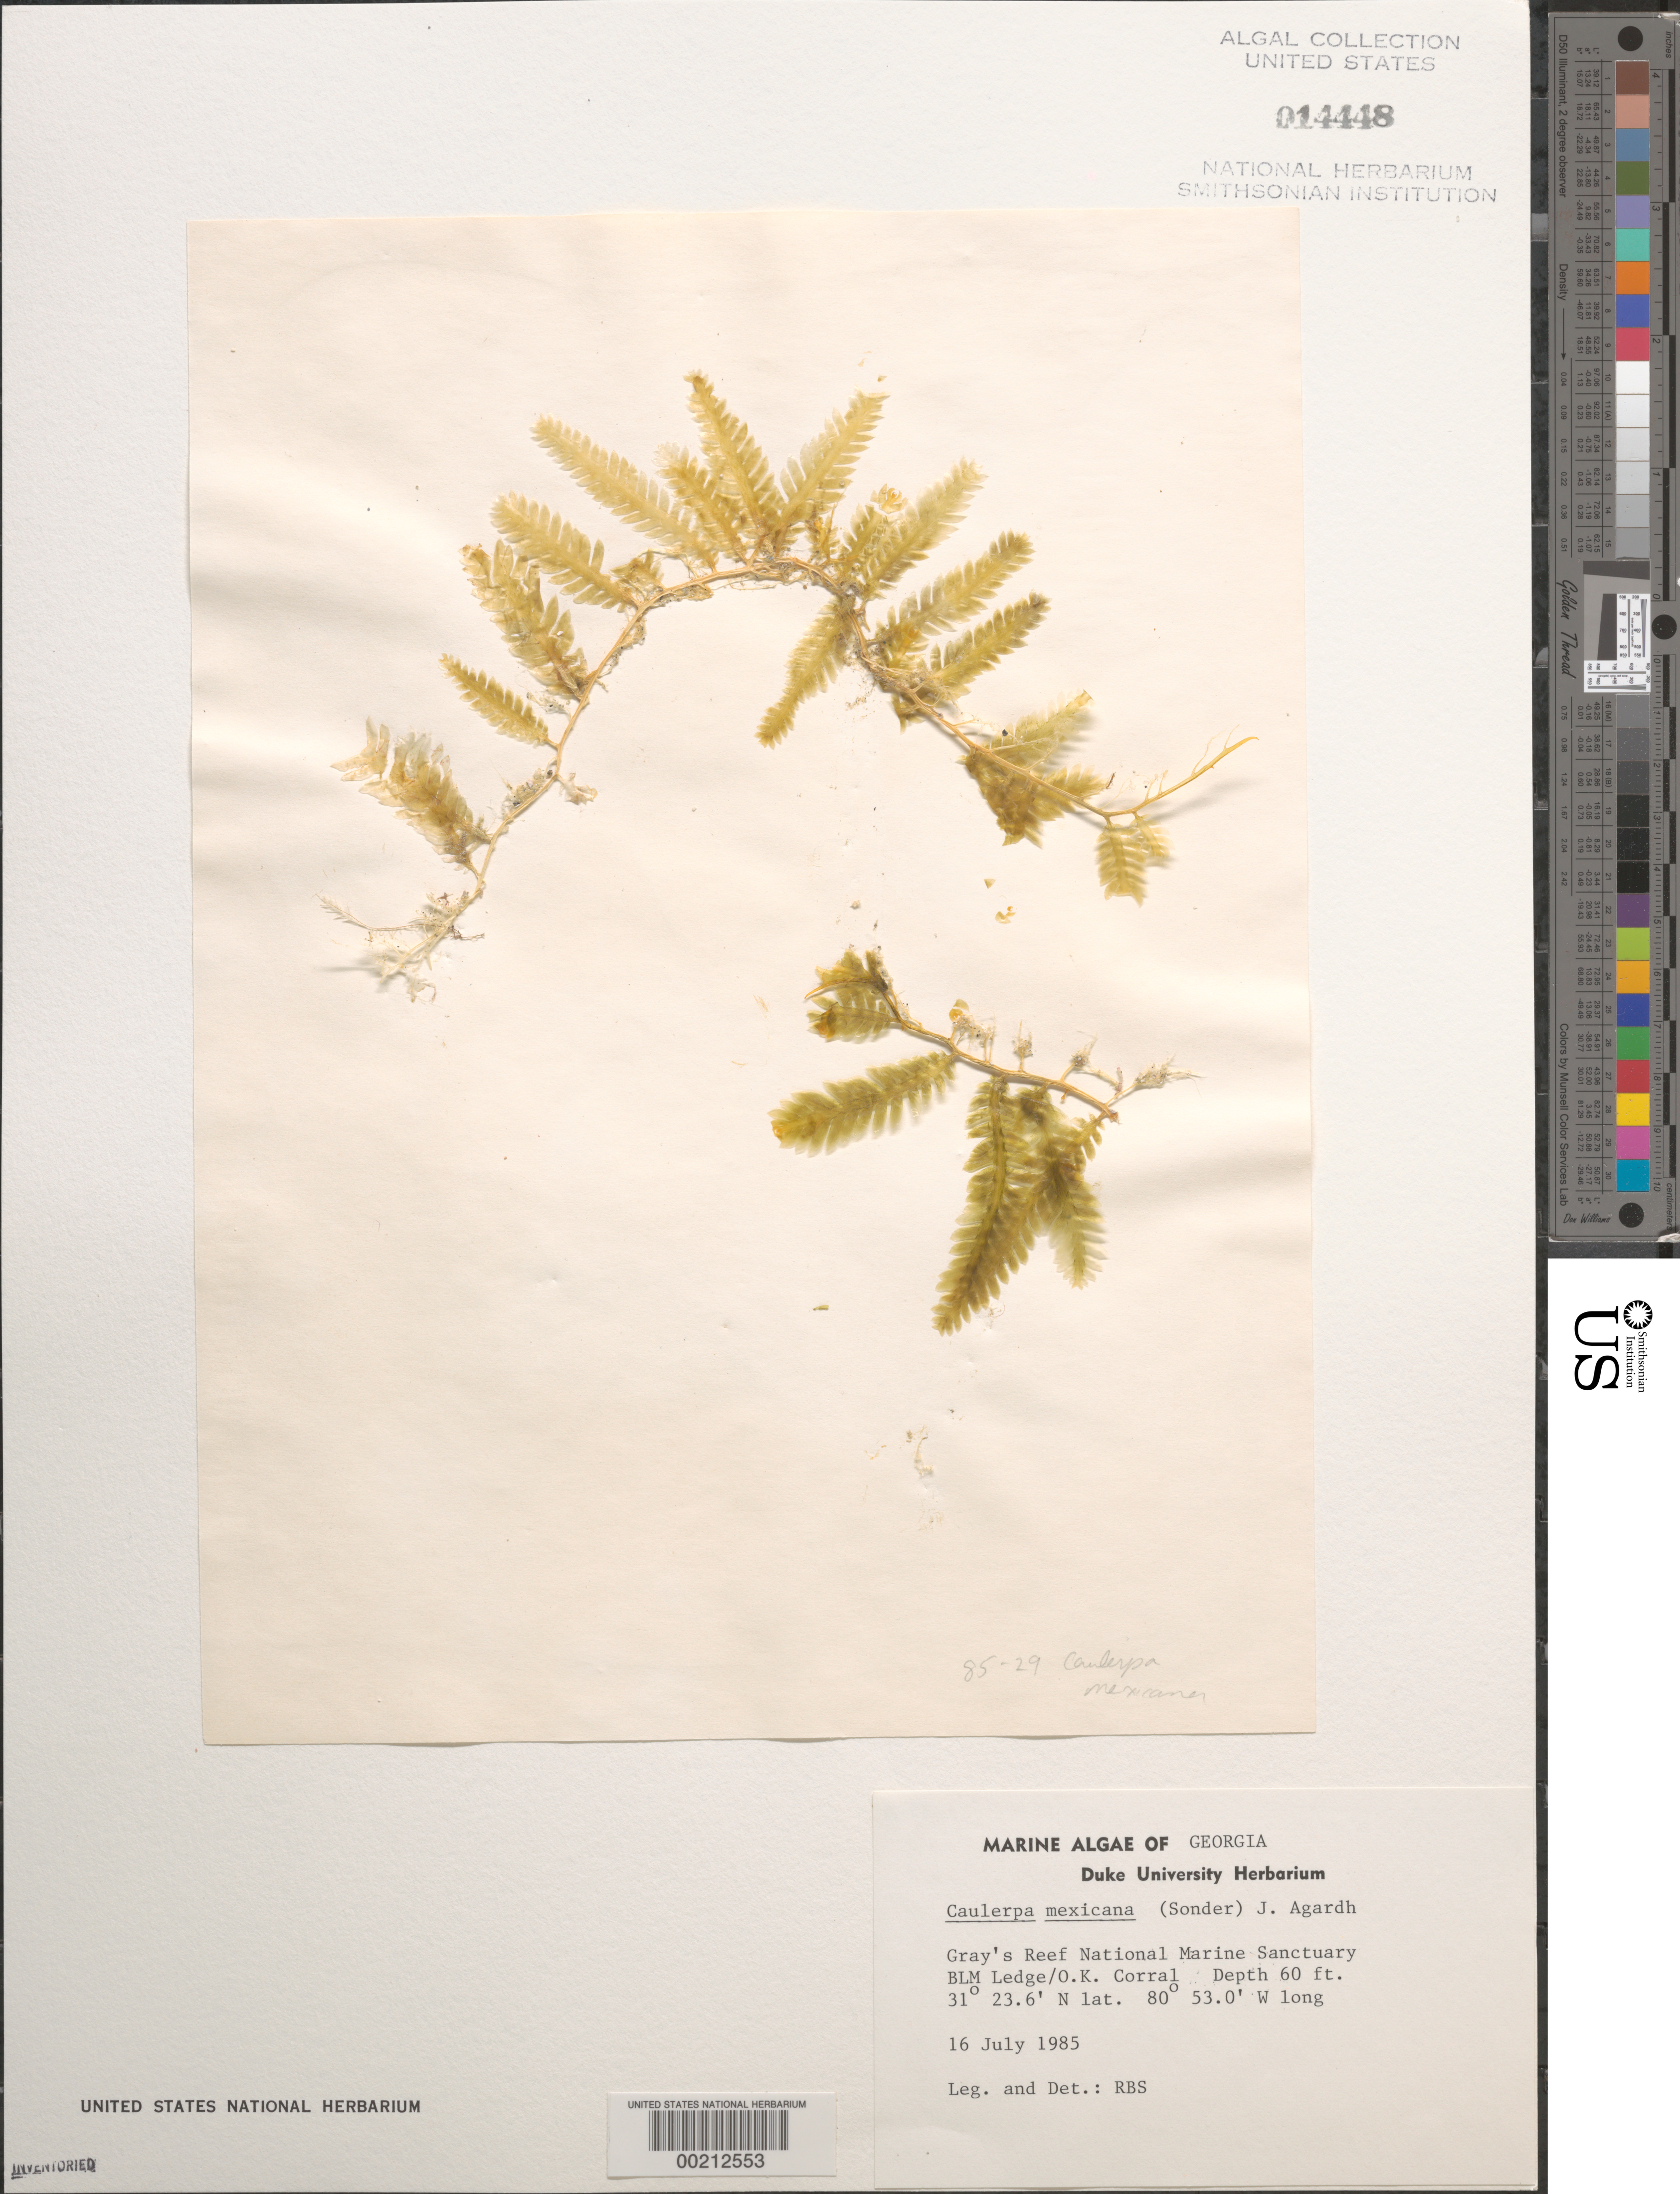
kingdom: Plantae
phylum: Chlorophyta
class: Ulvophyceae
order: Bryopsidales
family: Caulerpaceae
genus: Caulerpa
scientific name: Caulerpa mexicana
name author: Sond. ex Kütz.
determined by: Searles, R. B.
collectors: R. Searles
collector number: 85-29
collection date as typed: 16 Jul 1985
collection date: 1985-07-16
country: United States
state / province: Georgia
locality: Gray's Reef National Marine Sanctuary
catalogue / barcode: US 14448